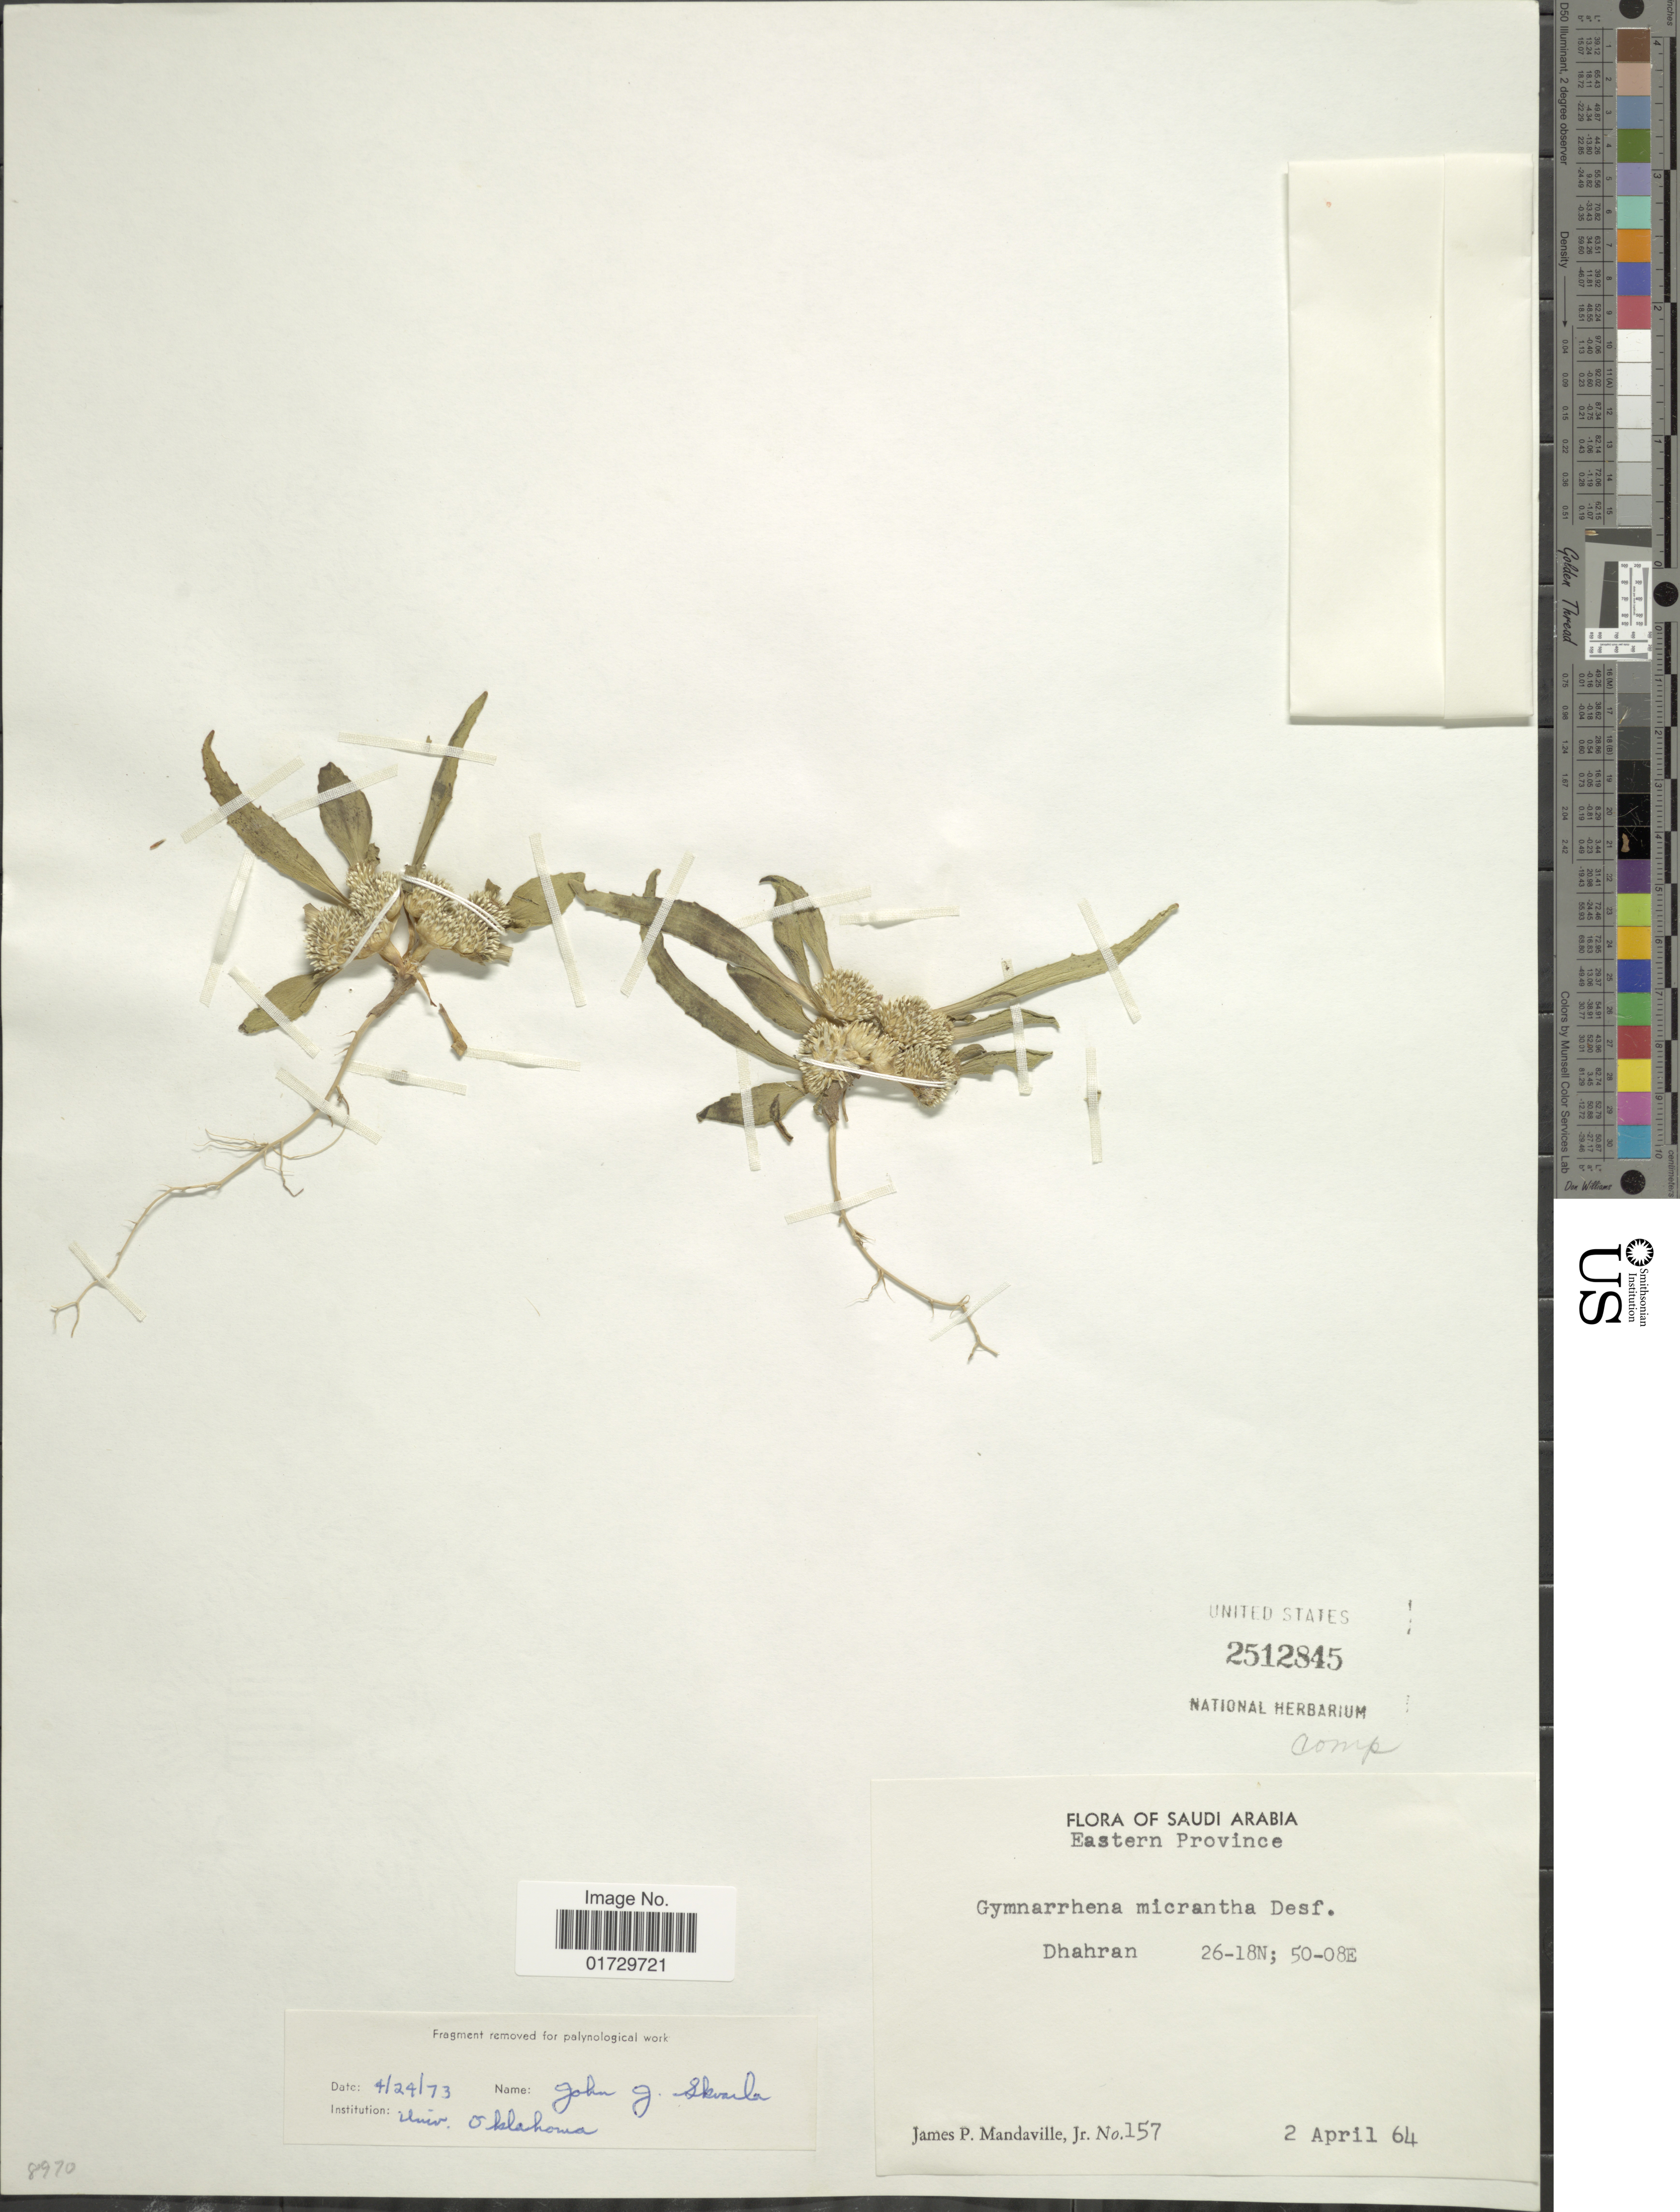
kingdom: Plantae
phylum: Tracheophyta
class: Magnoliopsida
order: Asterales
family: Asteraceae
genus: Gymnarrhena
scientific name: Gymnarrhena micrantha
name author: Desf.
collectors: J. Mandaville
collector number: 157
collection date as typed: Transcribed d/m/y: 2/4/64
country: Saudi Arabia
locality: Eastern Province, Dhahran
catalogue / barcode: US 2512845